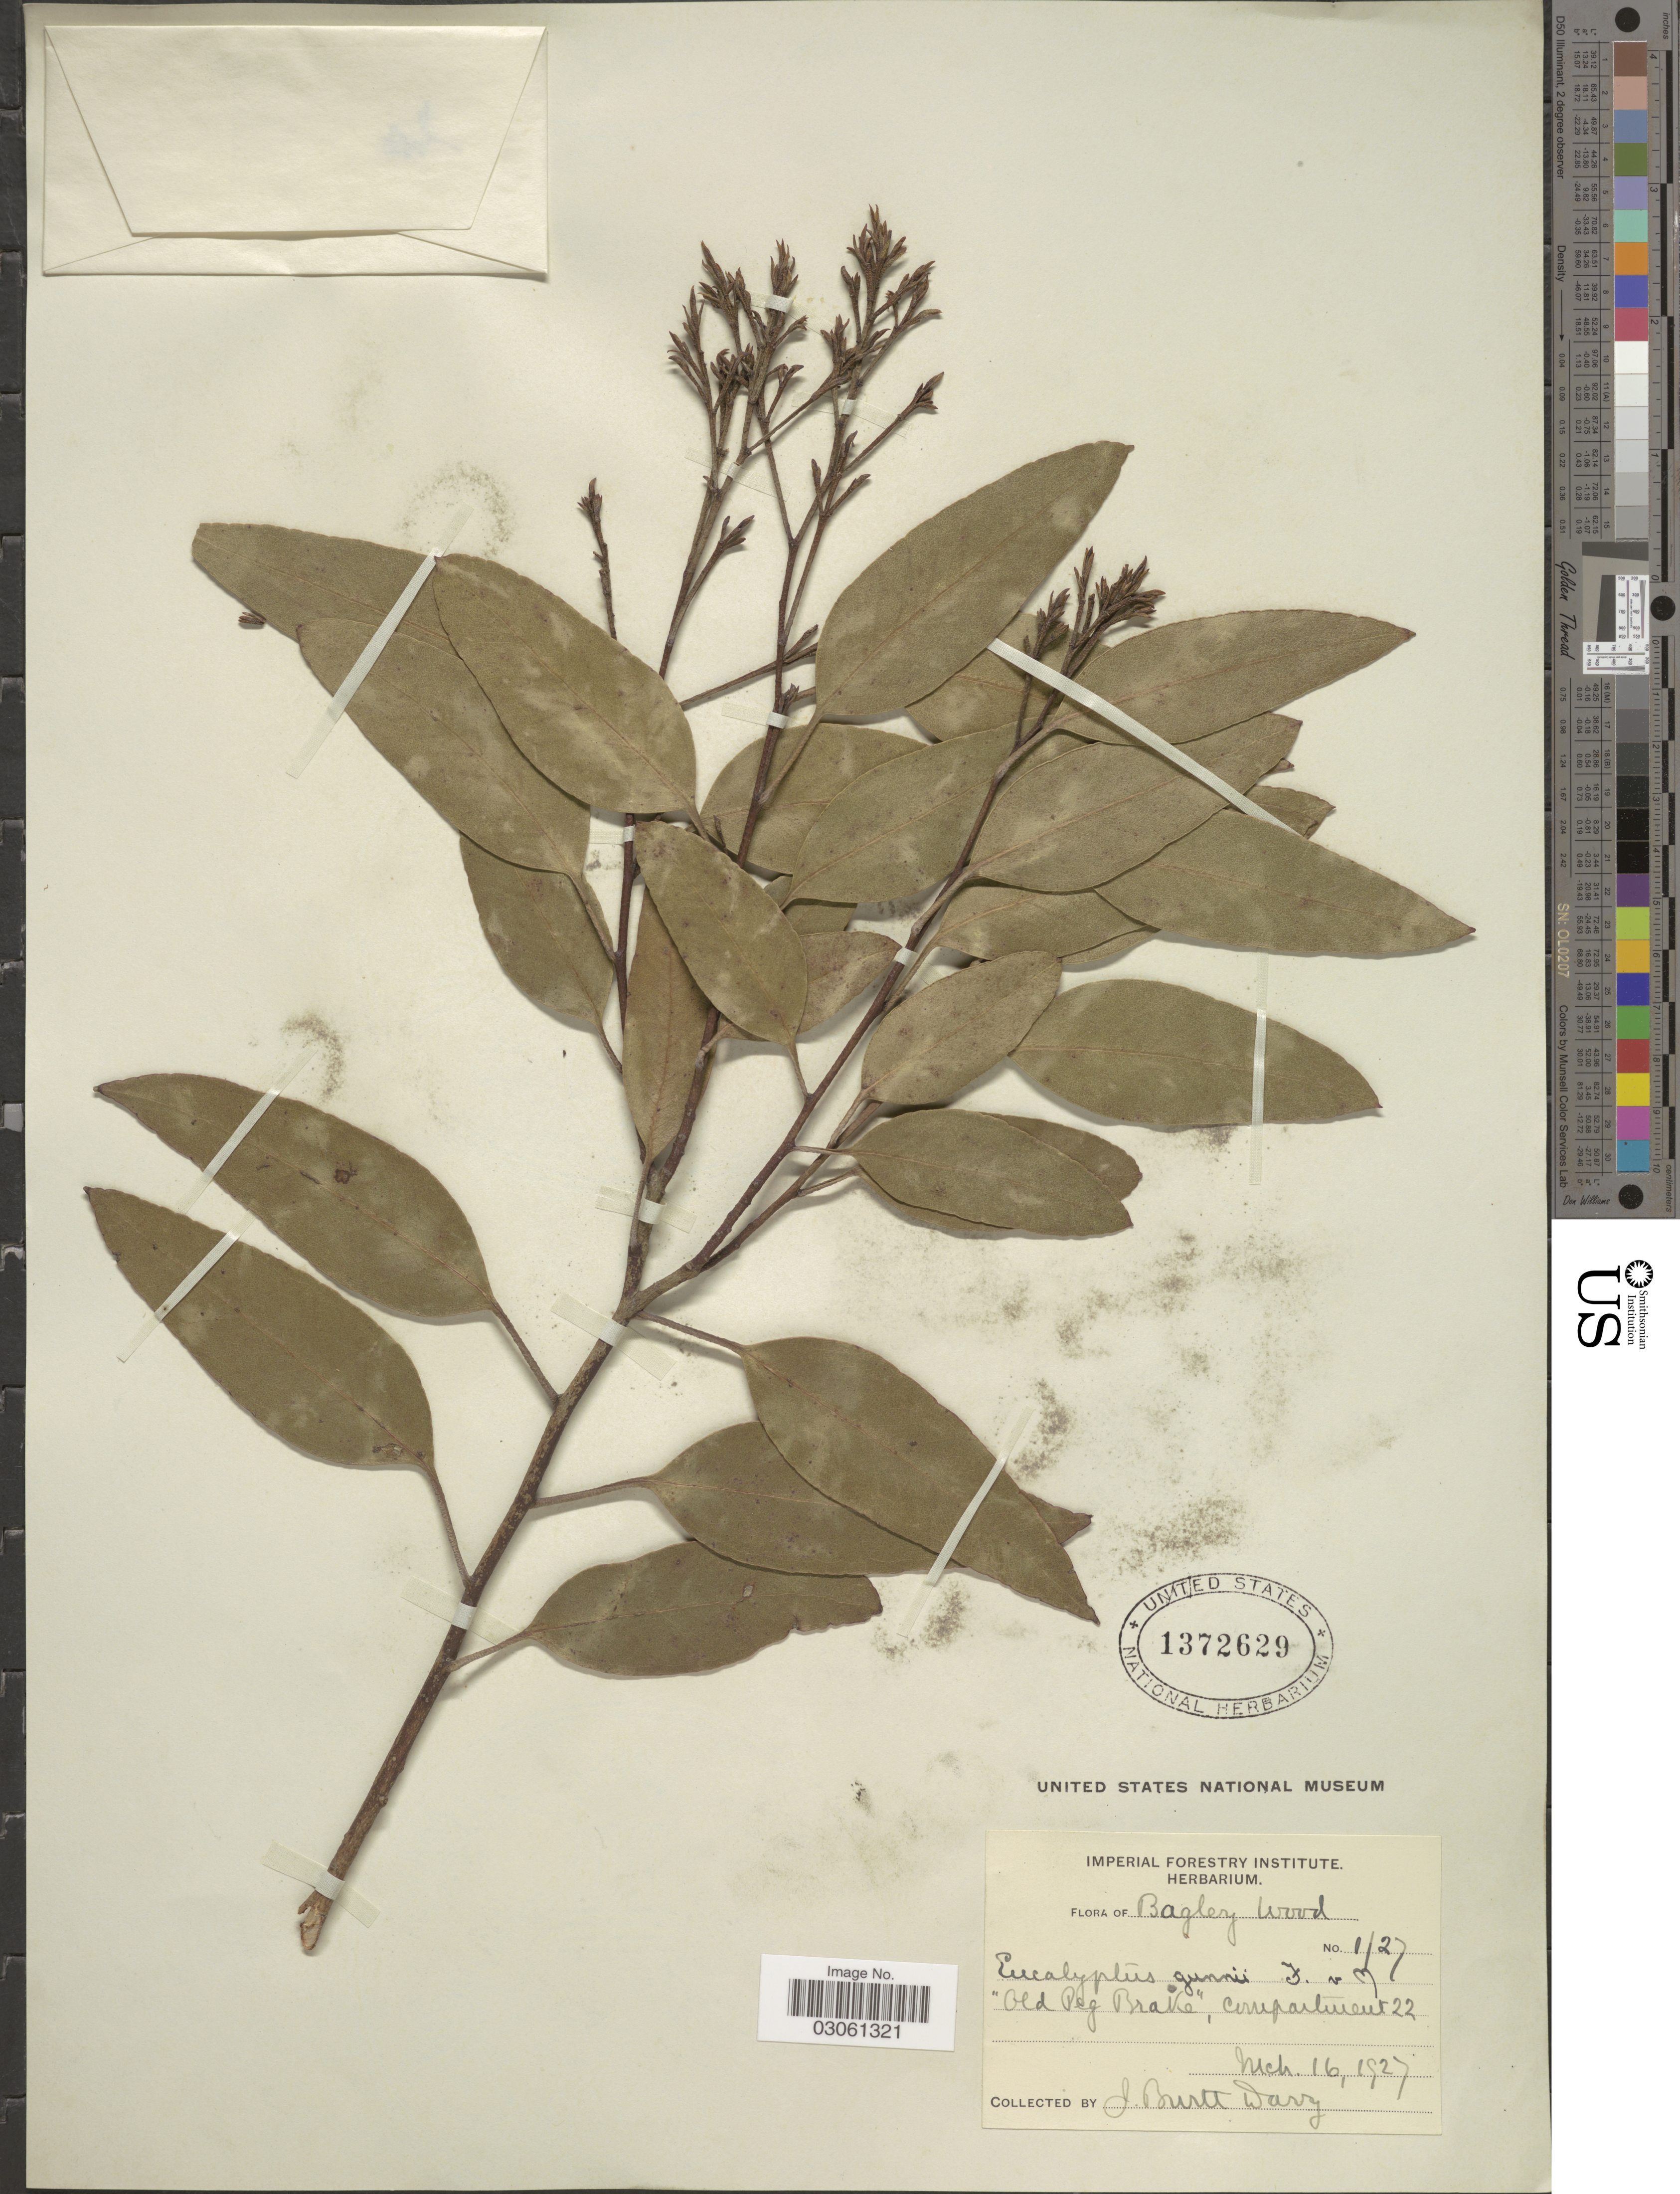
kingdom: Plantae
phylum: Tracheophyta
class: Magnoliopsida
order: Myrtales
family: Myrtaceae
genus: Eucalyptus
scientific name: Eucalyptus gunnii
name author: Hook. f.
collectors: J. Burtt Davy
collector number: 1/27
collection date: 1927-03-16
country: United Kingdom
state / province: England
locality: Bagley Wood. "Old Peg Brake", compartment 22.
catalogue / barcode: US 1372629